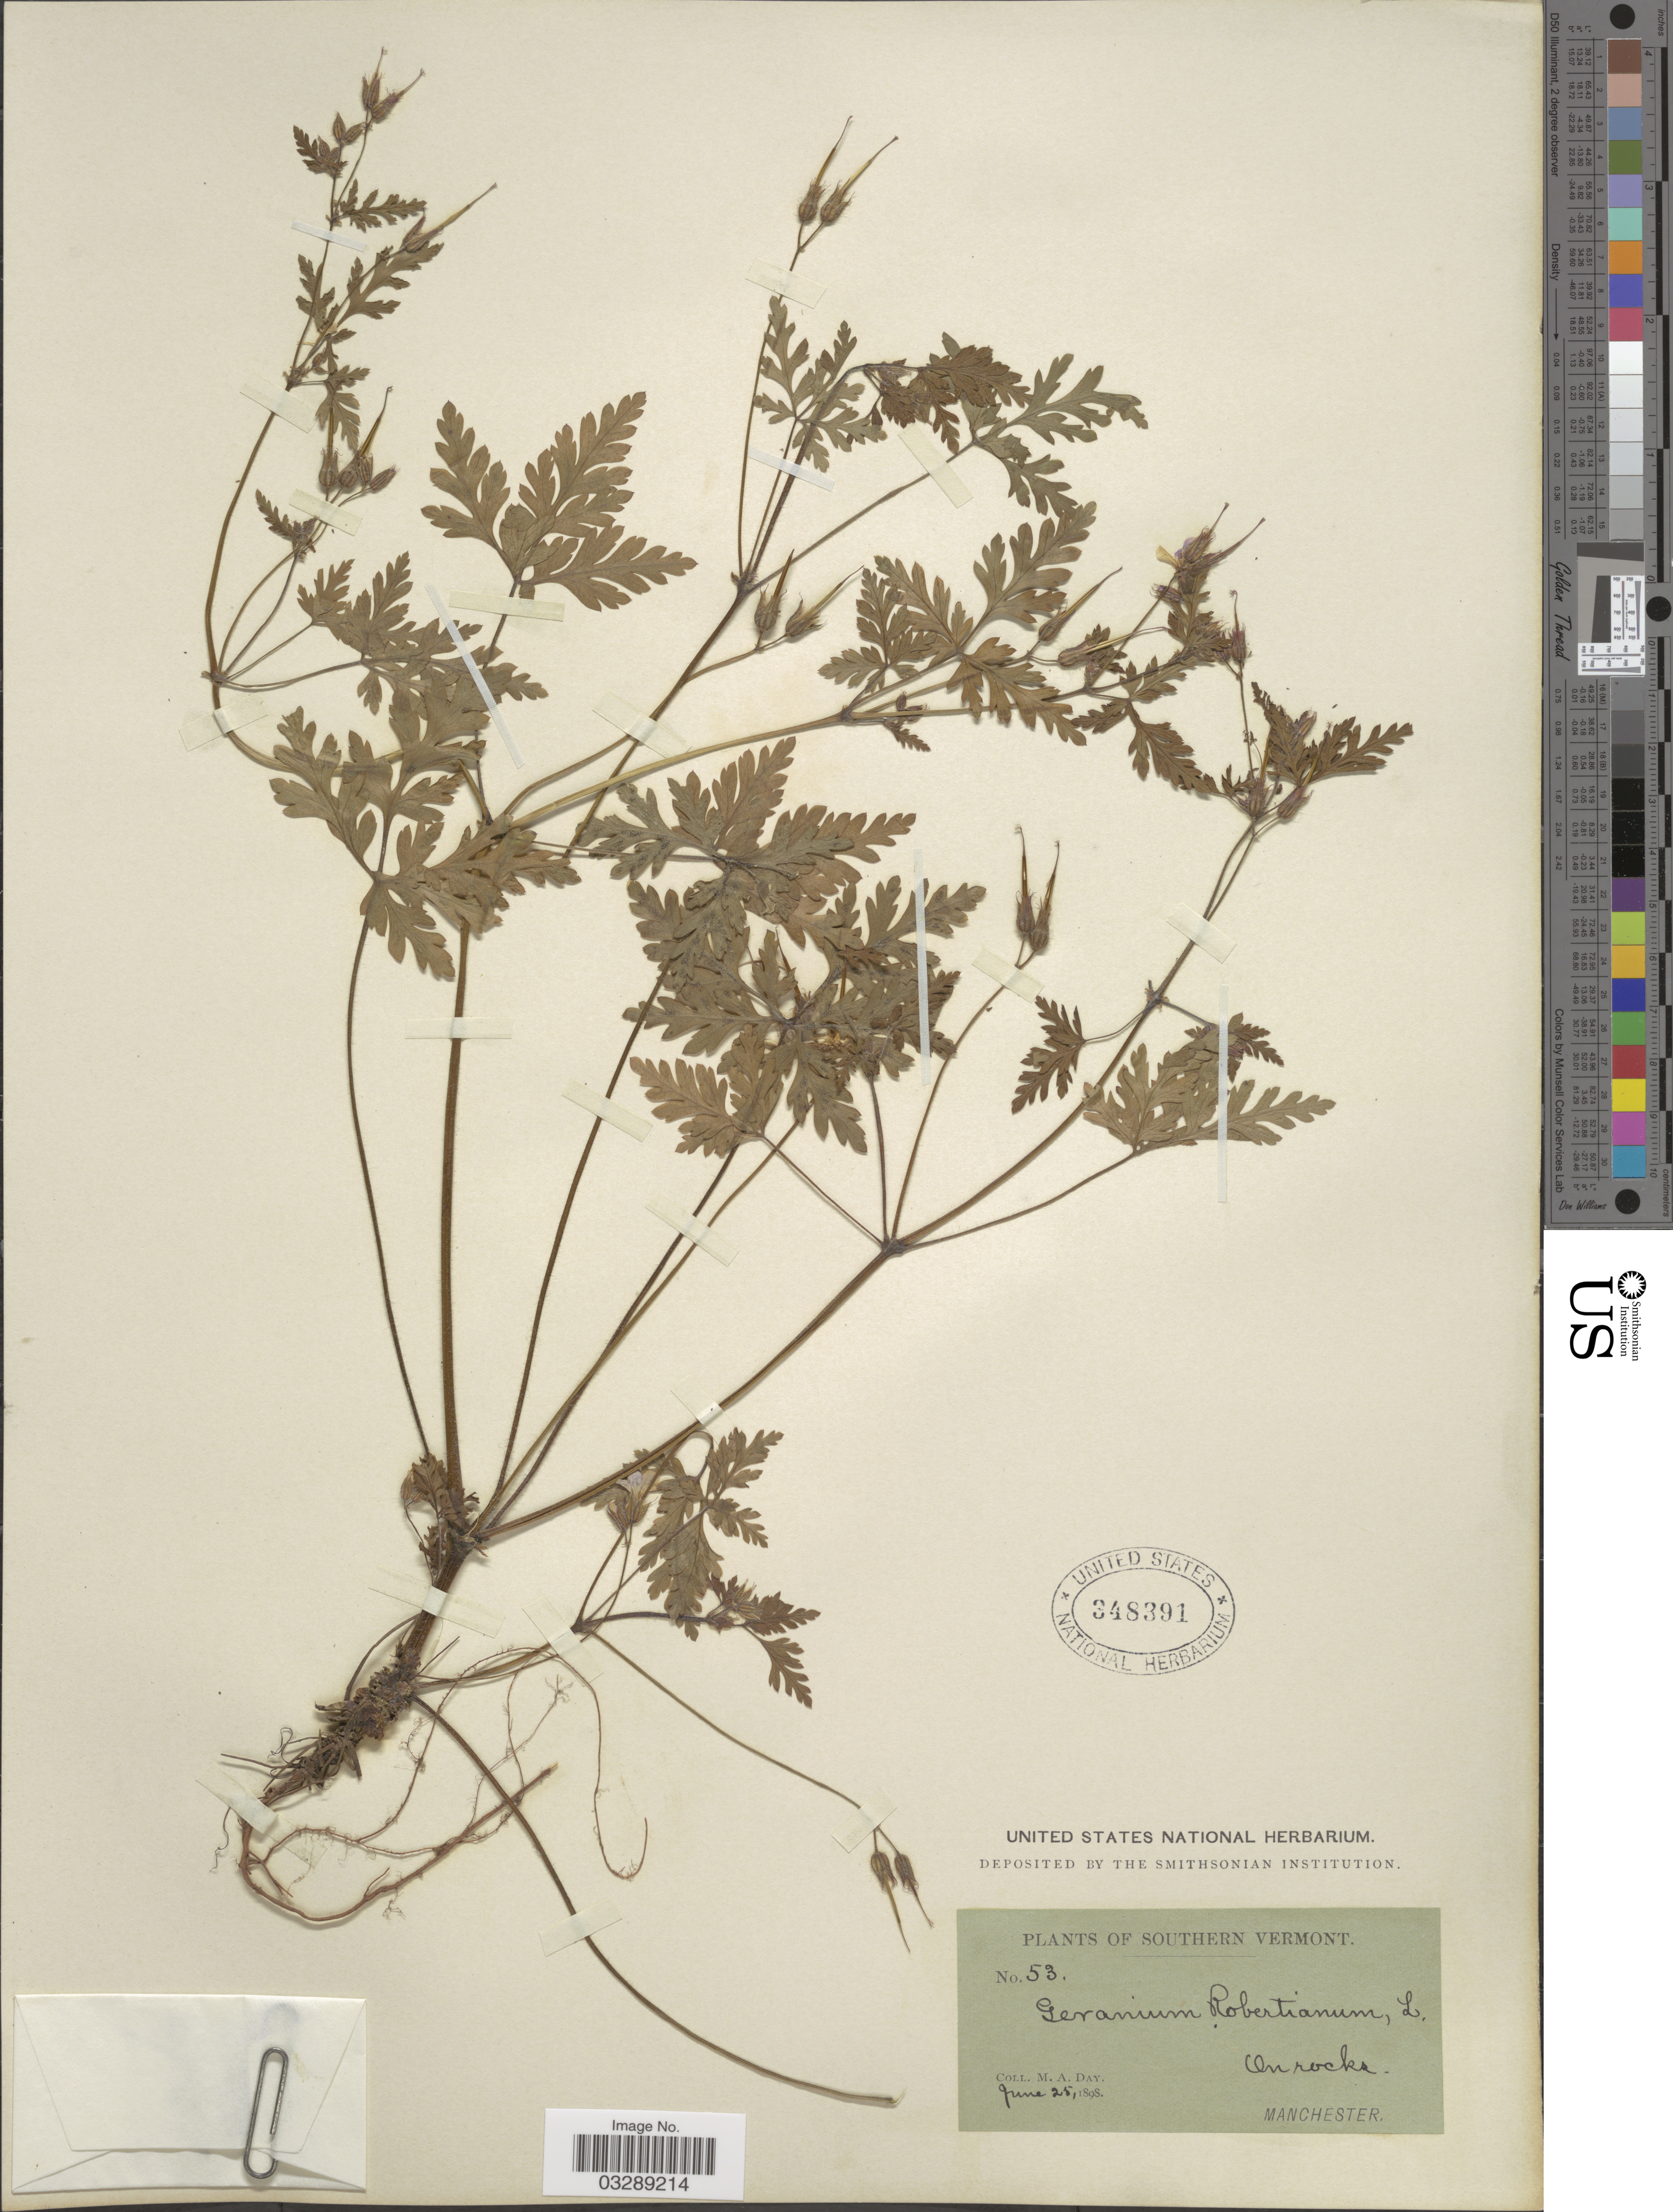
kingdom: Plantae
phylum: Tracheophyta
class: Magnoliopsida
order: Geraniales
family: Geraniaceae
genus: Geranium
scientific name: Geranium robertianum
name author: L.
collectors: M. Day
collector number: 53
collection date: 1898-06-25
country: United States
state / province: Vermont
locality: Southern Vermont, Manchester.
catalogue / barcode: US 348391